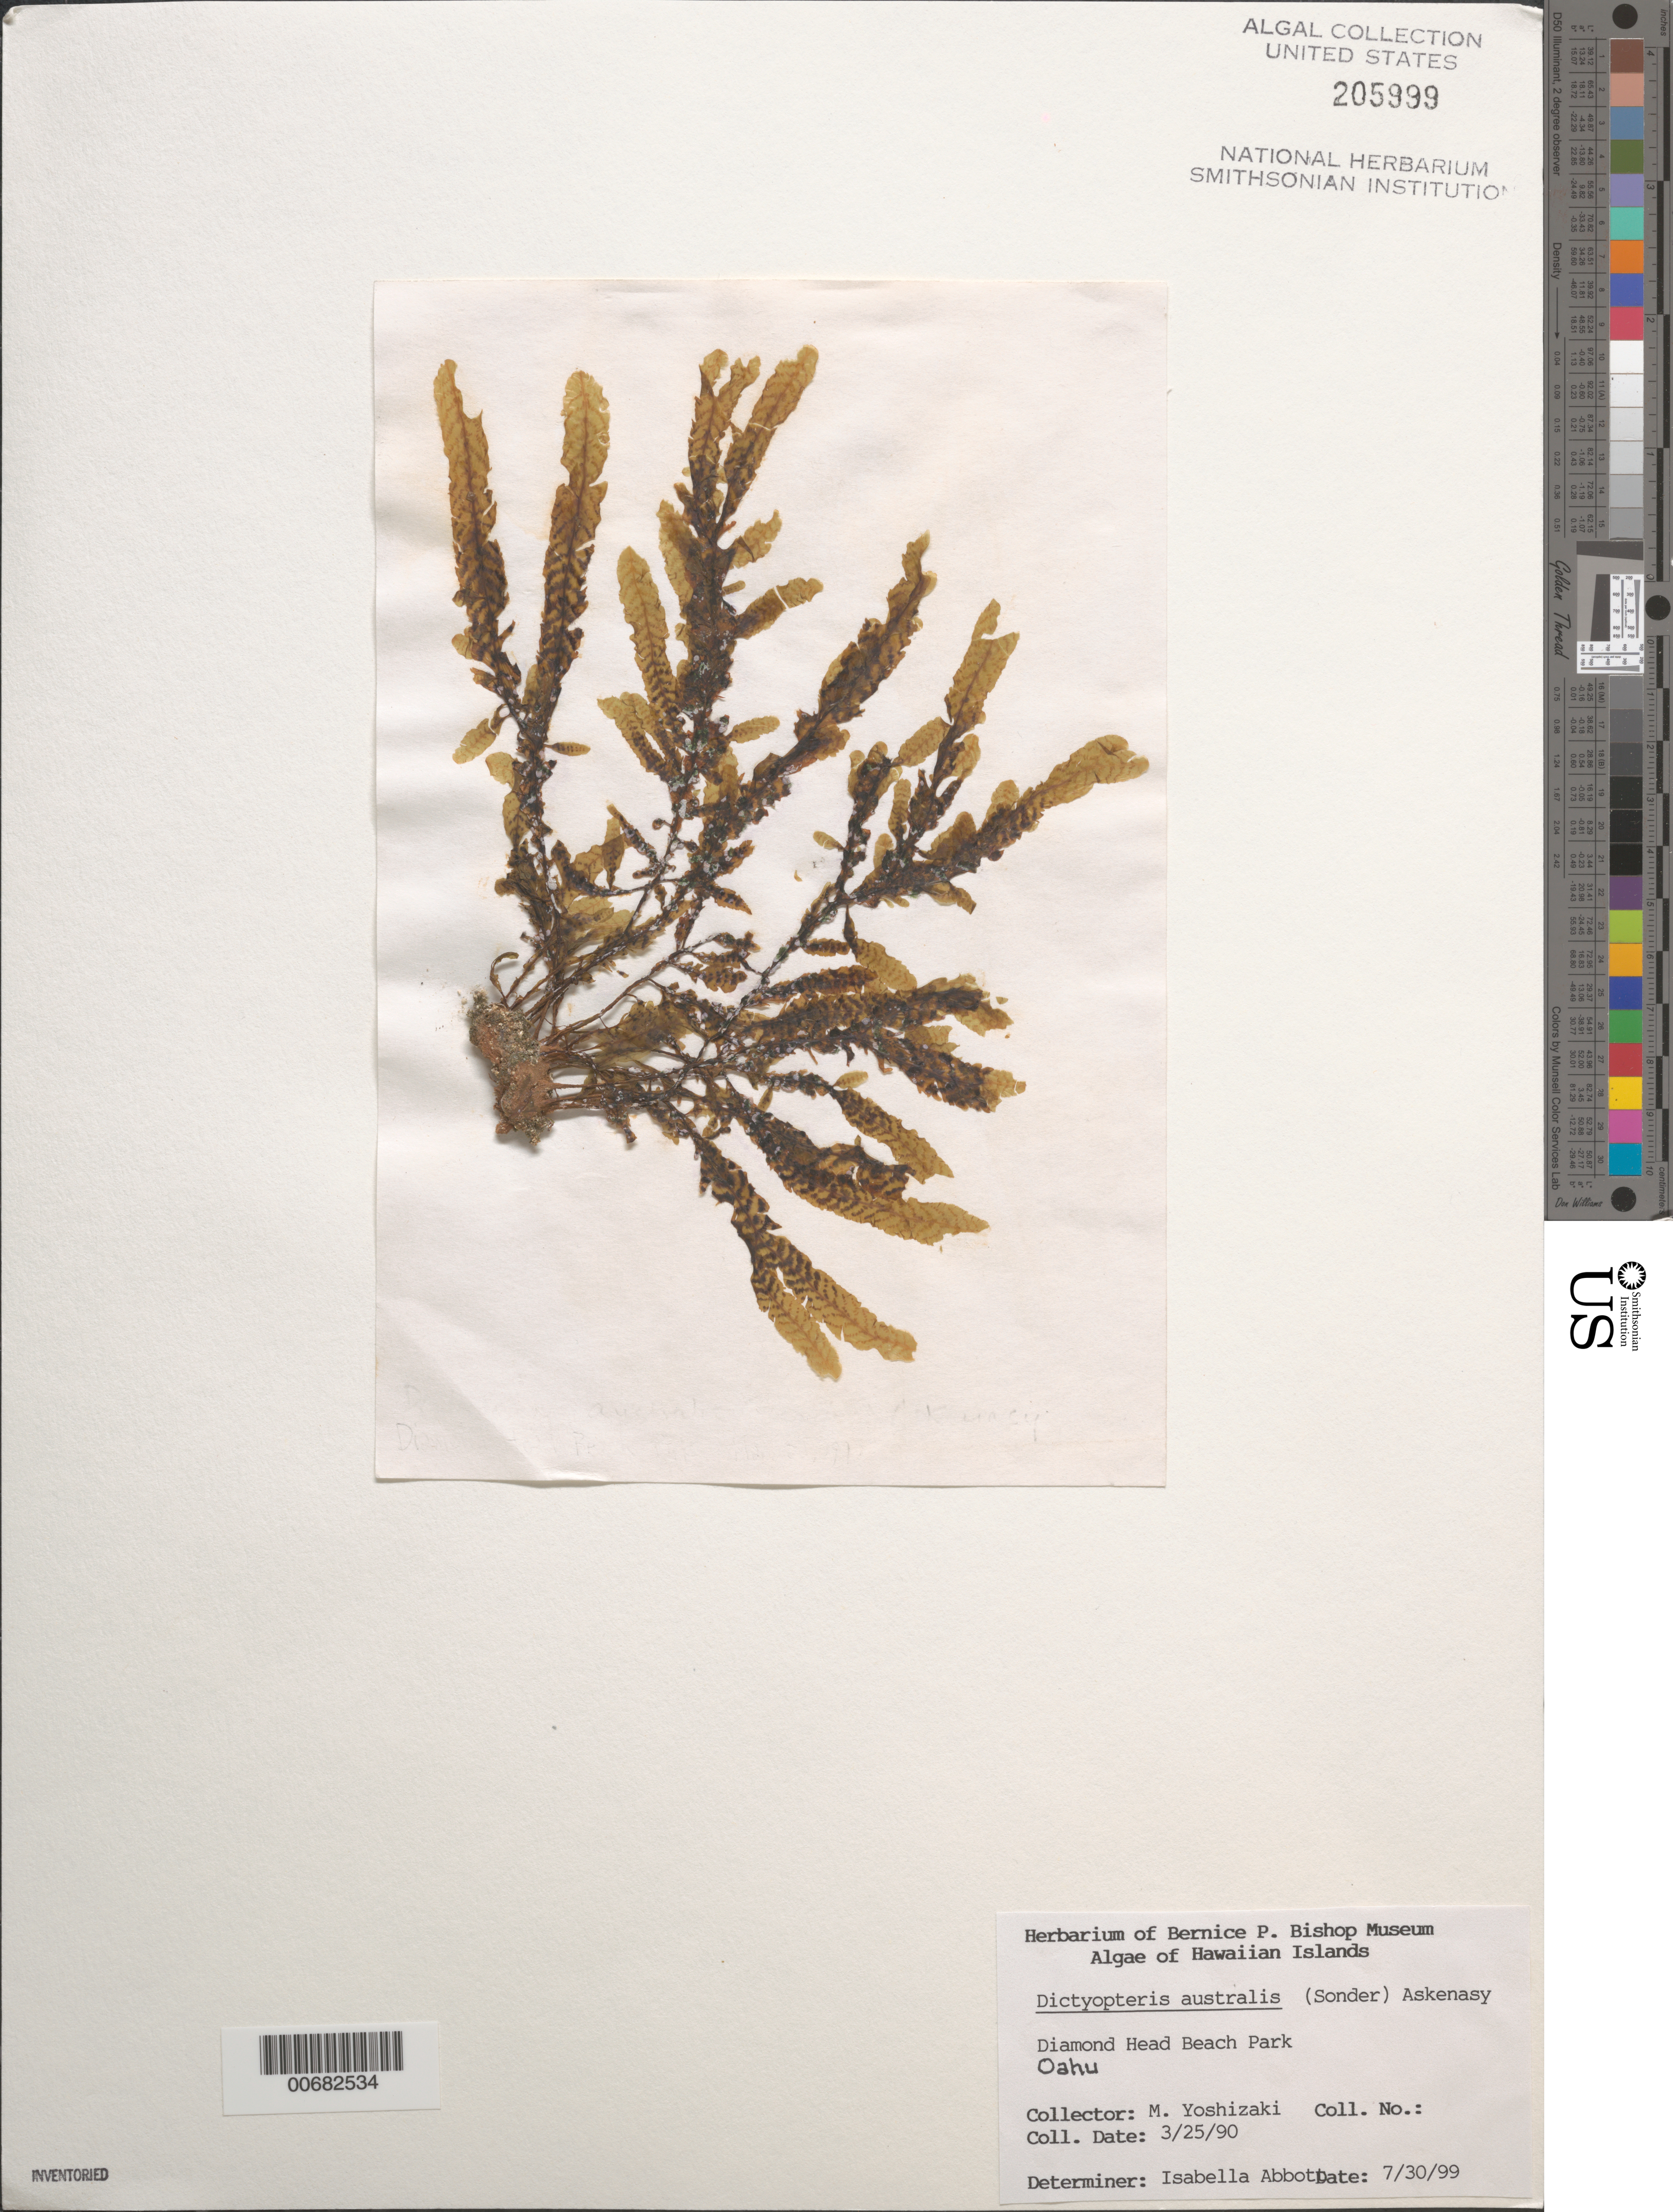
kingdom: Chromista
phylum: Ochrophyta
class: Phaeophyceae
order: Dictyotales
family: Dictyotaceae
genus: Dictyopteris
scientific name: Dictyopteris australis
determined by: Abbott, Isabella A.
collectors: M. Yoshizaki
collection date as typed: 25 Mar 1990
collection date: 1990-03-25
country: United States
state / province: Hawaii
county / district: Honolulu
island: Oahu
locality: Diamond Head Beach Park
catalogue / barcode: US 205999